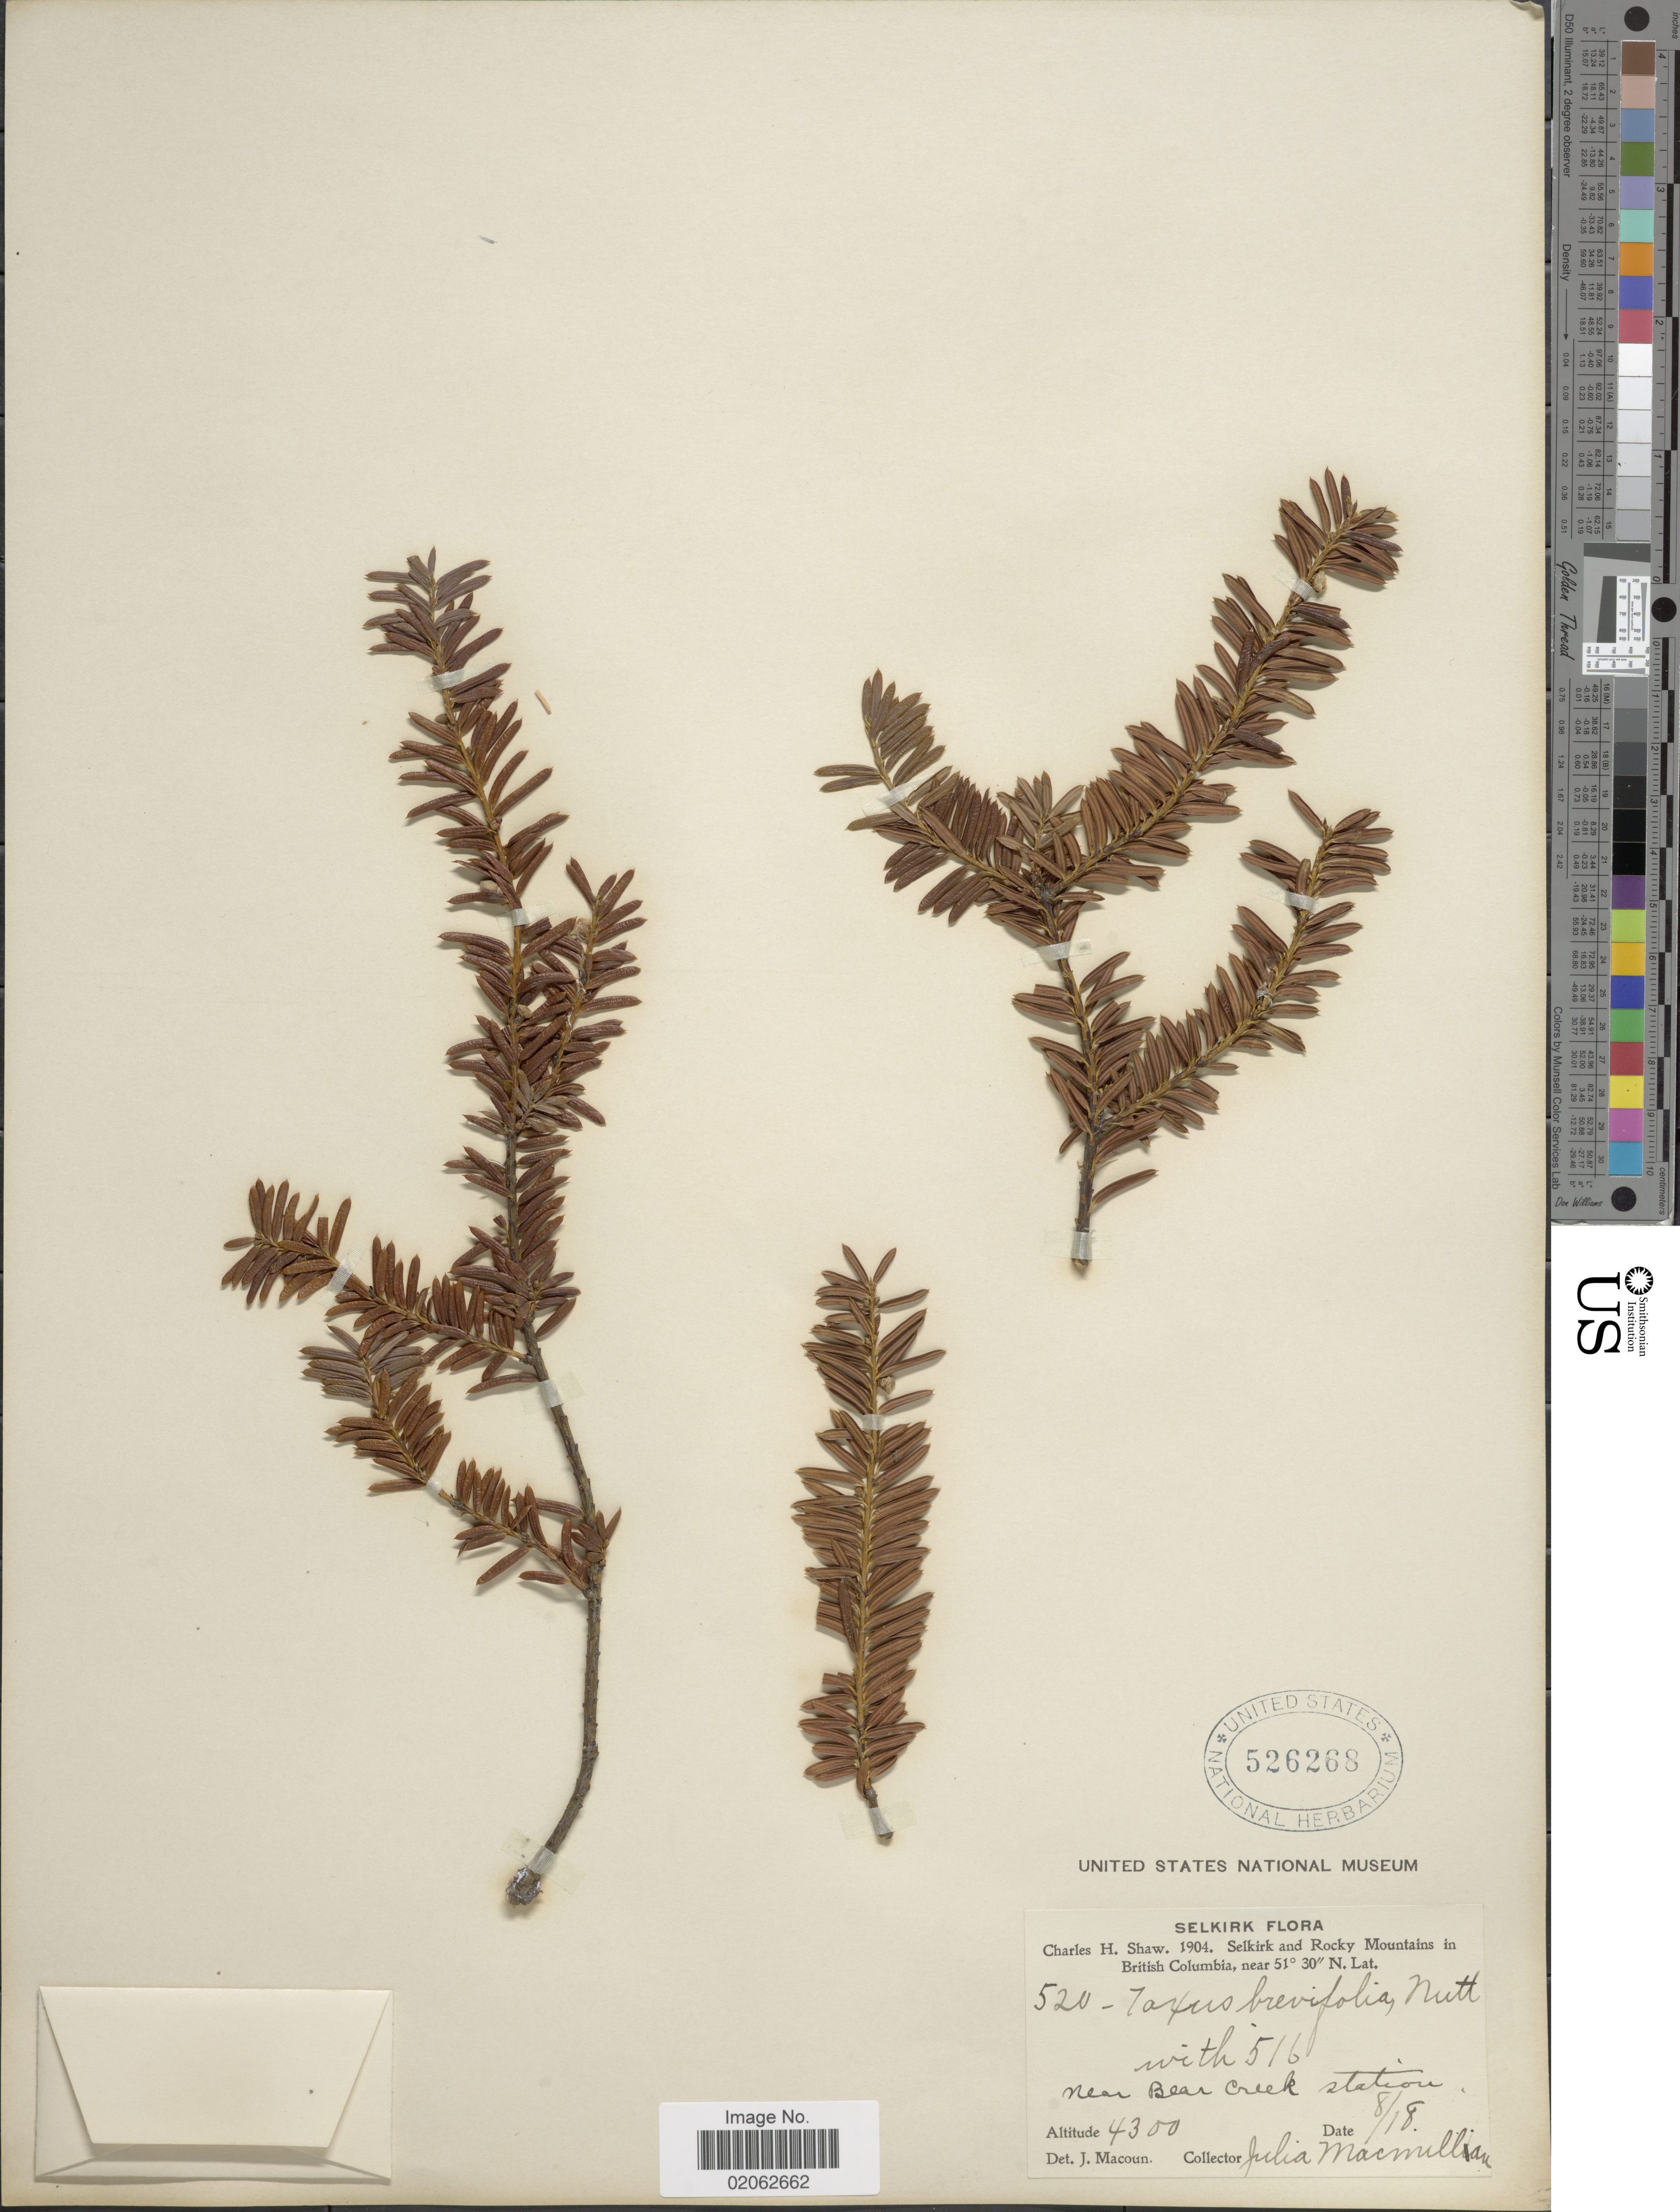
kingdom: Plantae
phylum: Tracheophyta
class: Pinopsida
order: Pinales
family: Taxaceae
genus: Taxus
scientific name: Taxus brevifolia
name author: Nutt.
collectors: J. Macmillan & C. H. Shaw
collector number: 520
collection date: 1904-08-18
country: Canada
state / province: British Columbia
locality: Selkirk and Rocky Mountains in British Columbia, Near Bear Creek Station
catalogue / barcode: US 526268